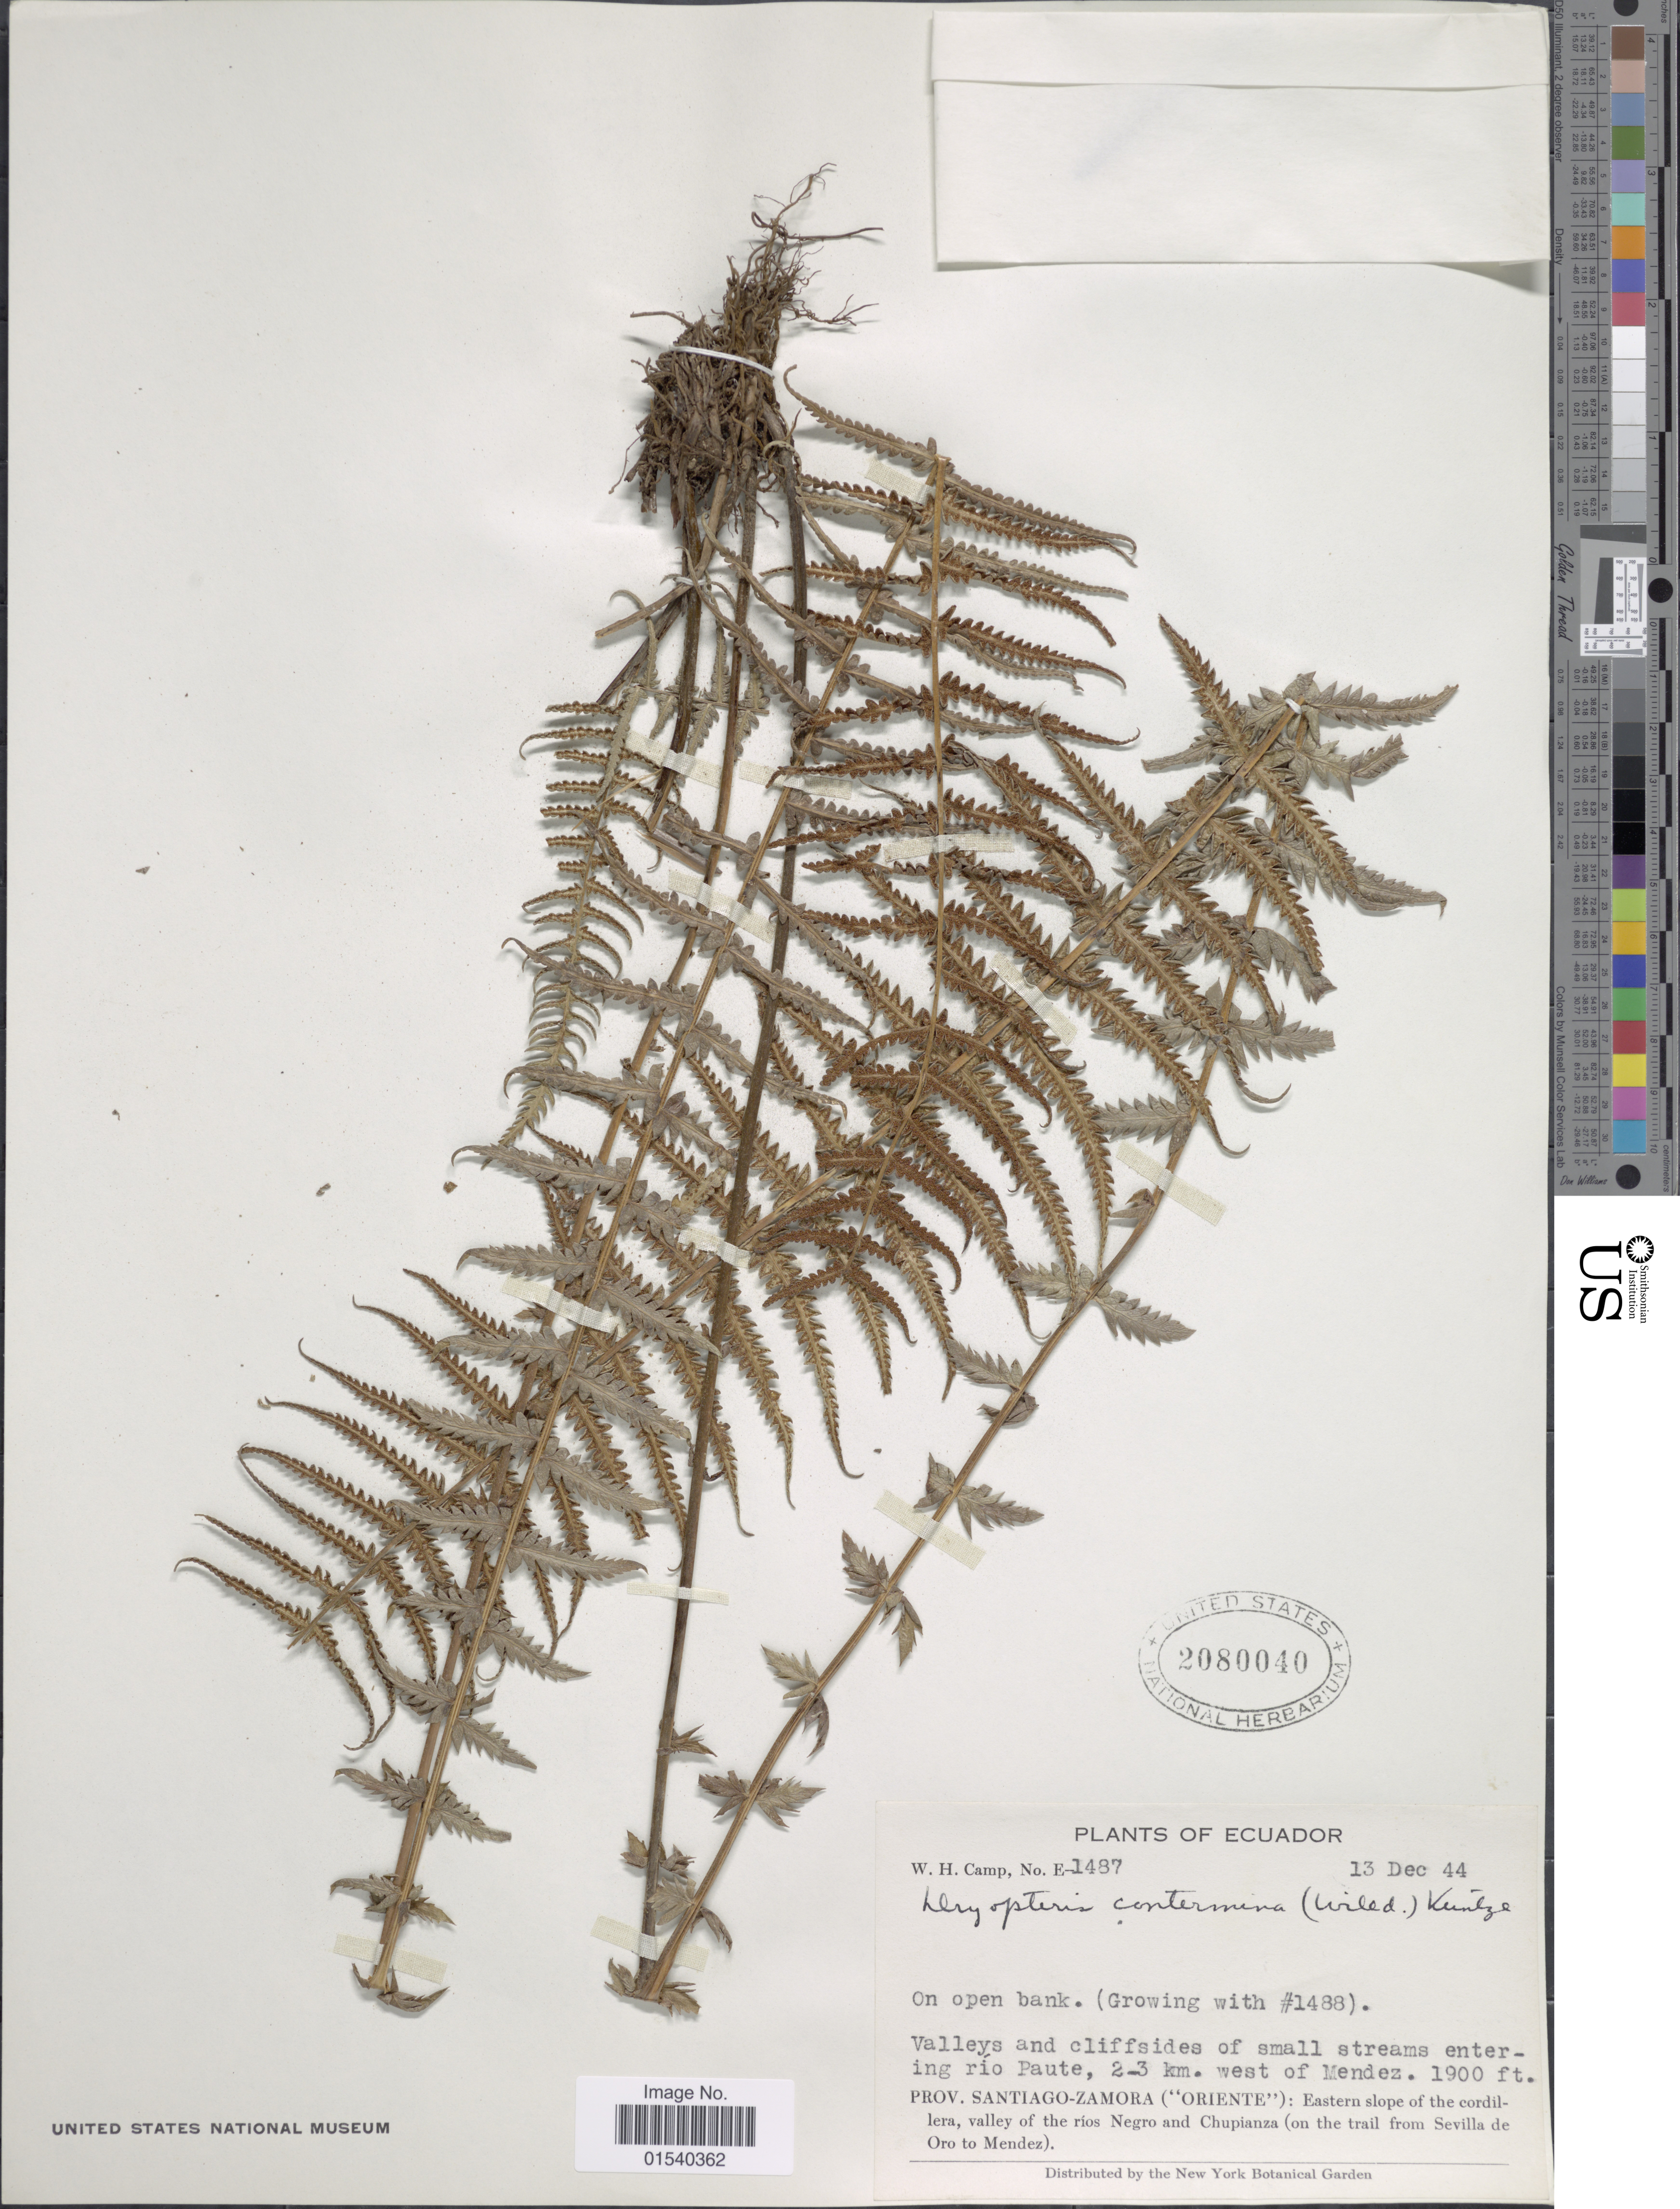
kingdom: Plantae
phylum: Tracheophyta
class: Polypodiopsida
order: Polypodiales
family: Thelypteridaceae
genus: Amauropelta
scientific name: Amauropelta opposita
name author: (Vahl) Pic. Serm.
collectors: W. H. Camp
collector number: E-1487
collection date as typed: Transcribed d/m/y: 13/12/44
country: Ecuador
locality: Valleys and cliffsides of small stream entering río Paute, 2-3 km. west of Mendez. Prov. Santiago-Zamora ('Orient'): Eastern slope of the cordillera, valley of the ríos Negro and Chupianza (on trail from Sevilla de Oro to Mendez)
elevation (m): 579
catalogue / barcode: US 2080040